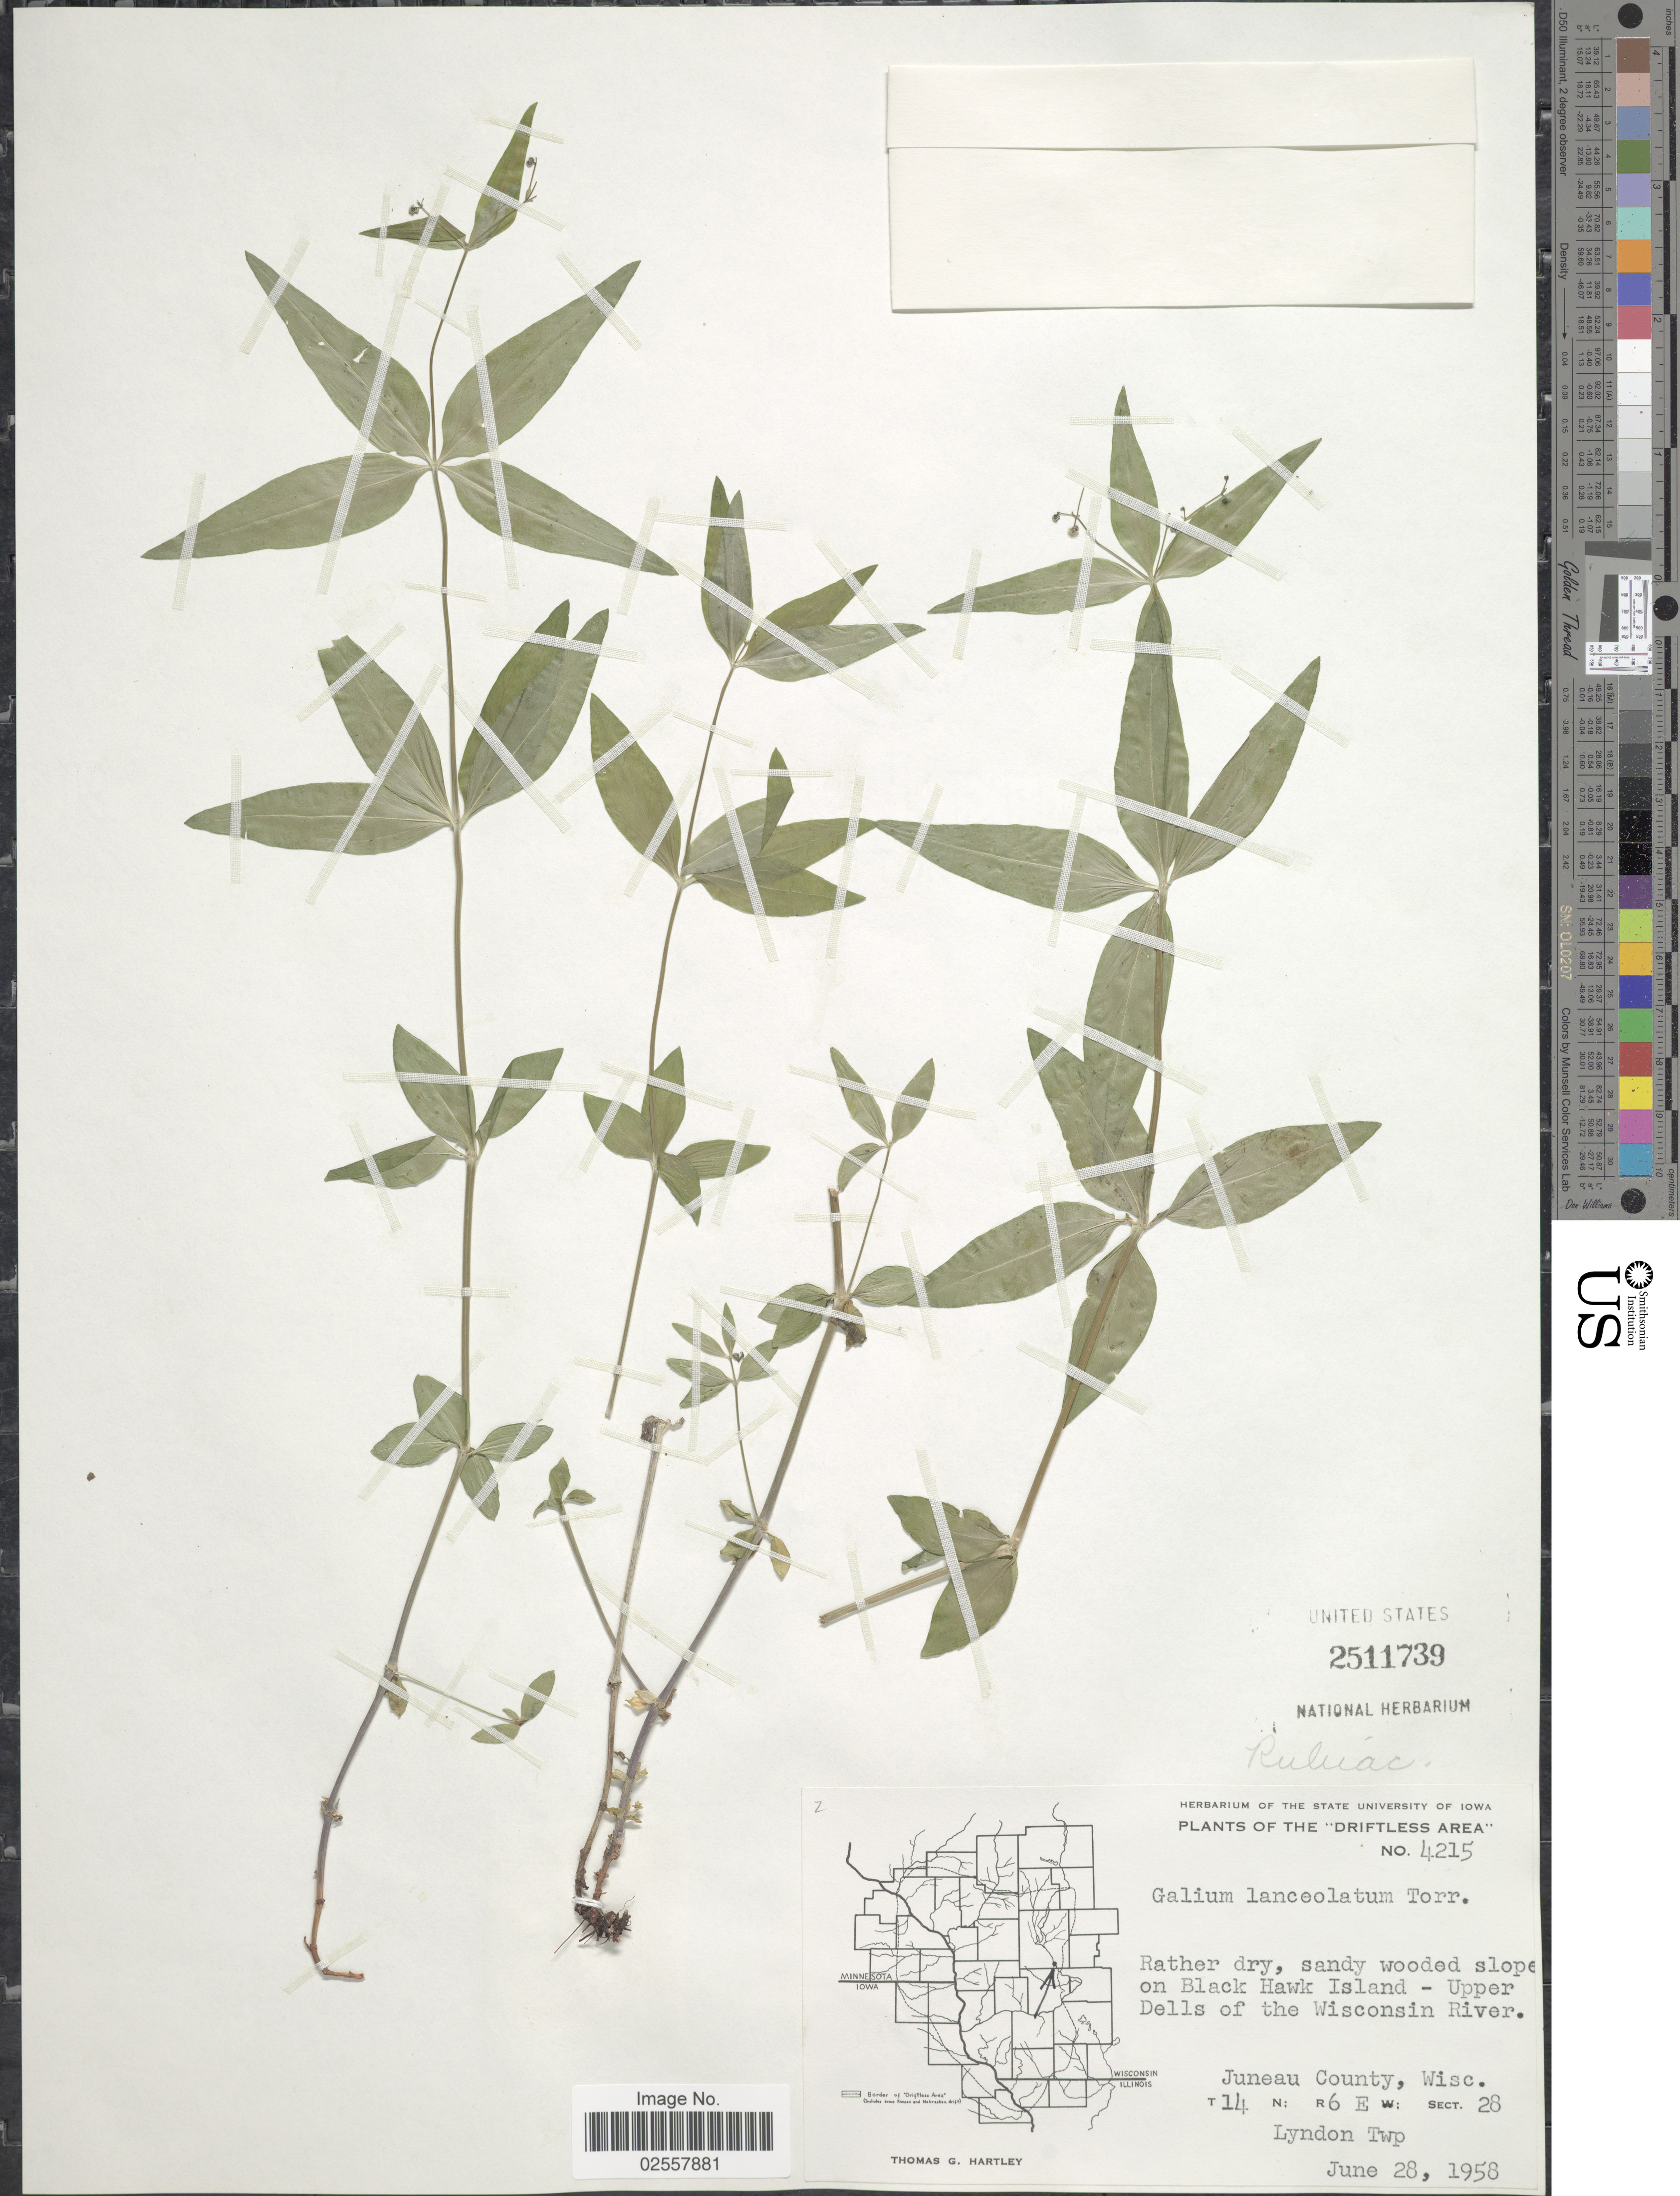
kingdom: Plantae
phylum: Tracheophyta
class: Magnoliopsida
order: Gentianales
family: Rubiaceae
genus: Galium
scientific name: Galium lanceolatum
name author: (Torr. & A. Gray) Torr.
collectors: T. G. Hartley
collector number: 4215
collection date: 1958-06-28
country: United States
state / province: Wisconsin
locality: Driftless Area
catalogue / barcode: US 2511739